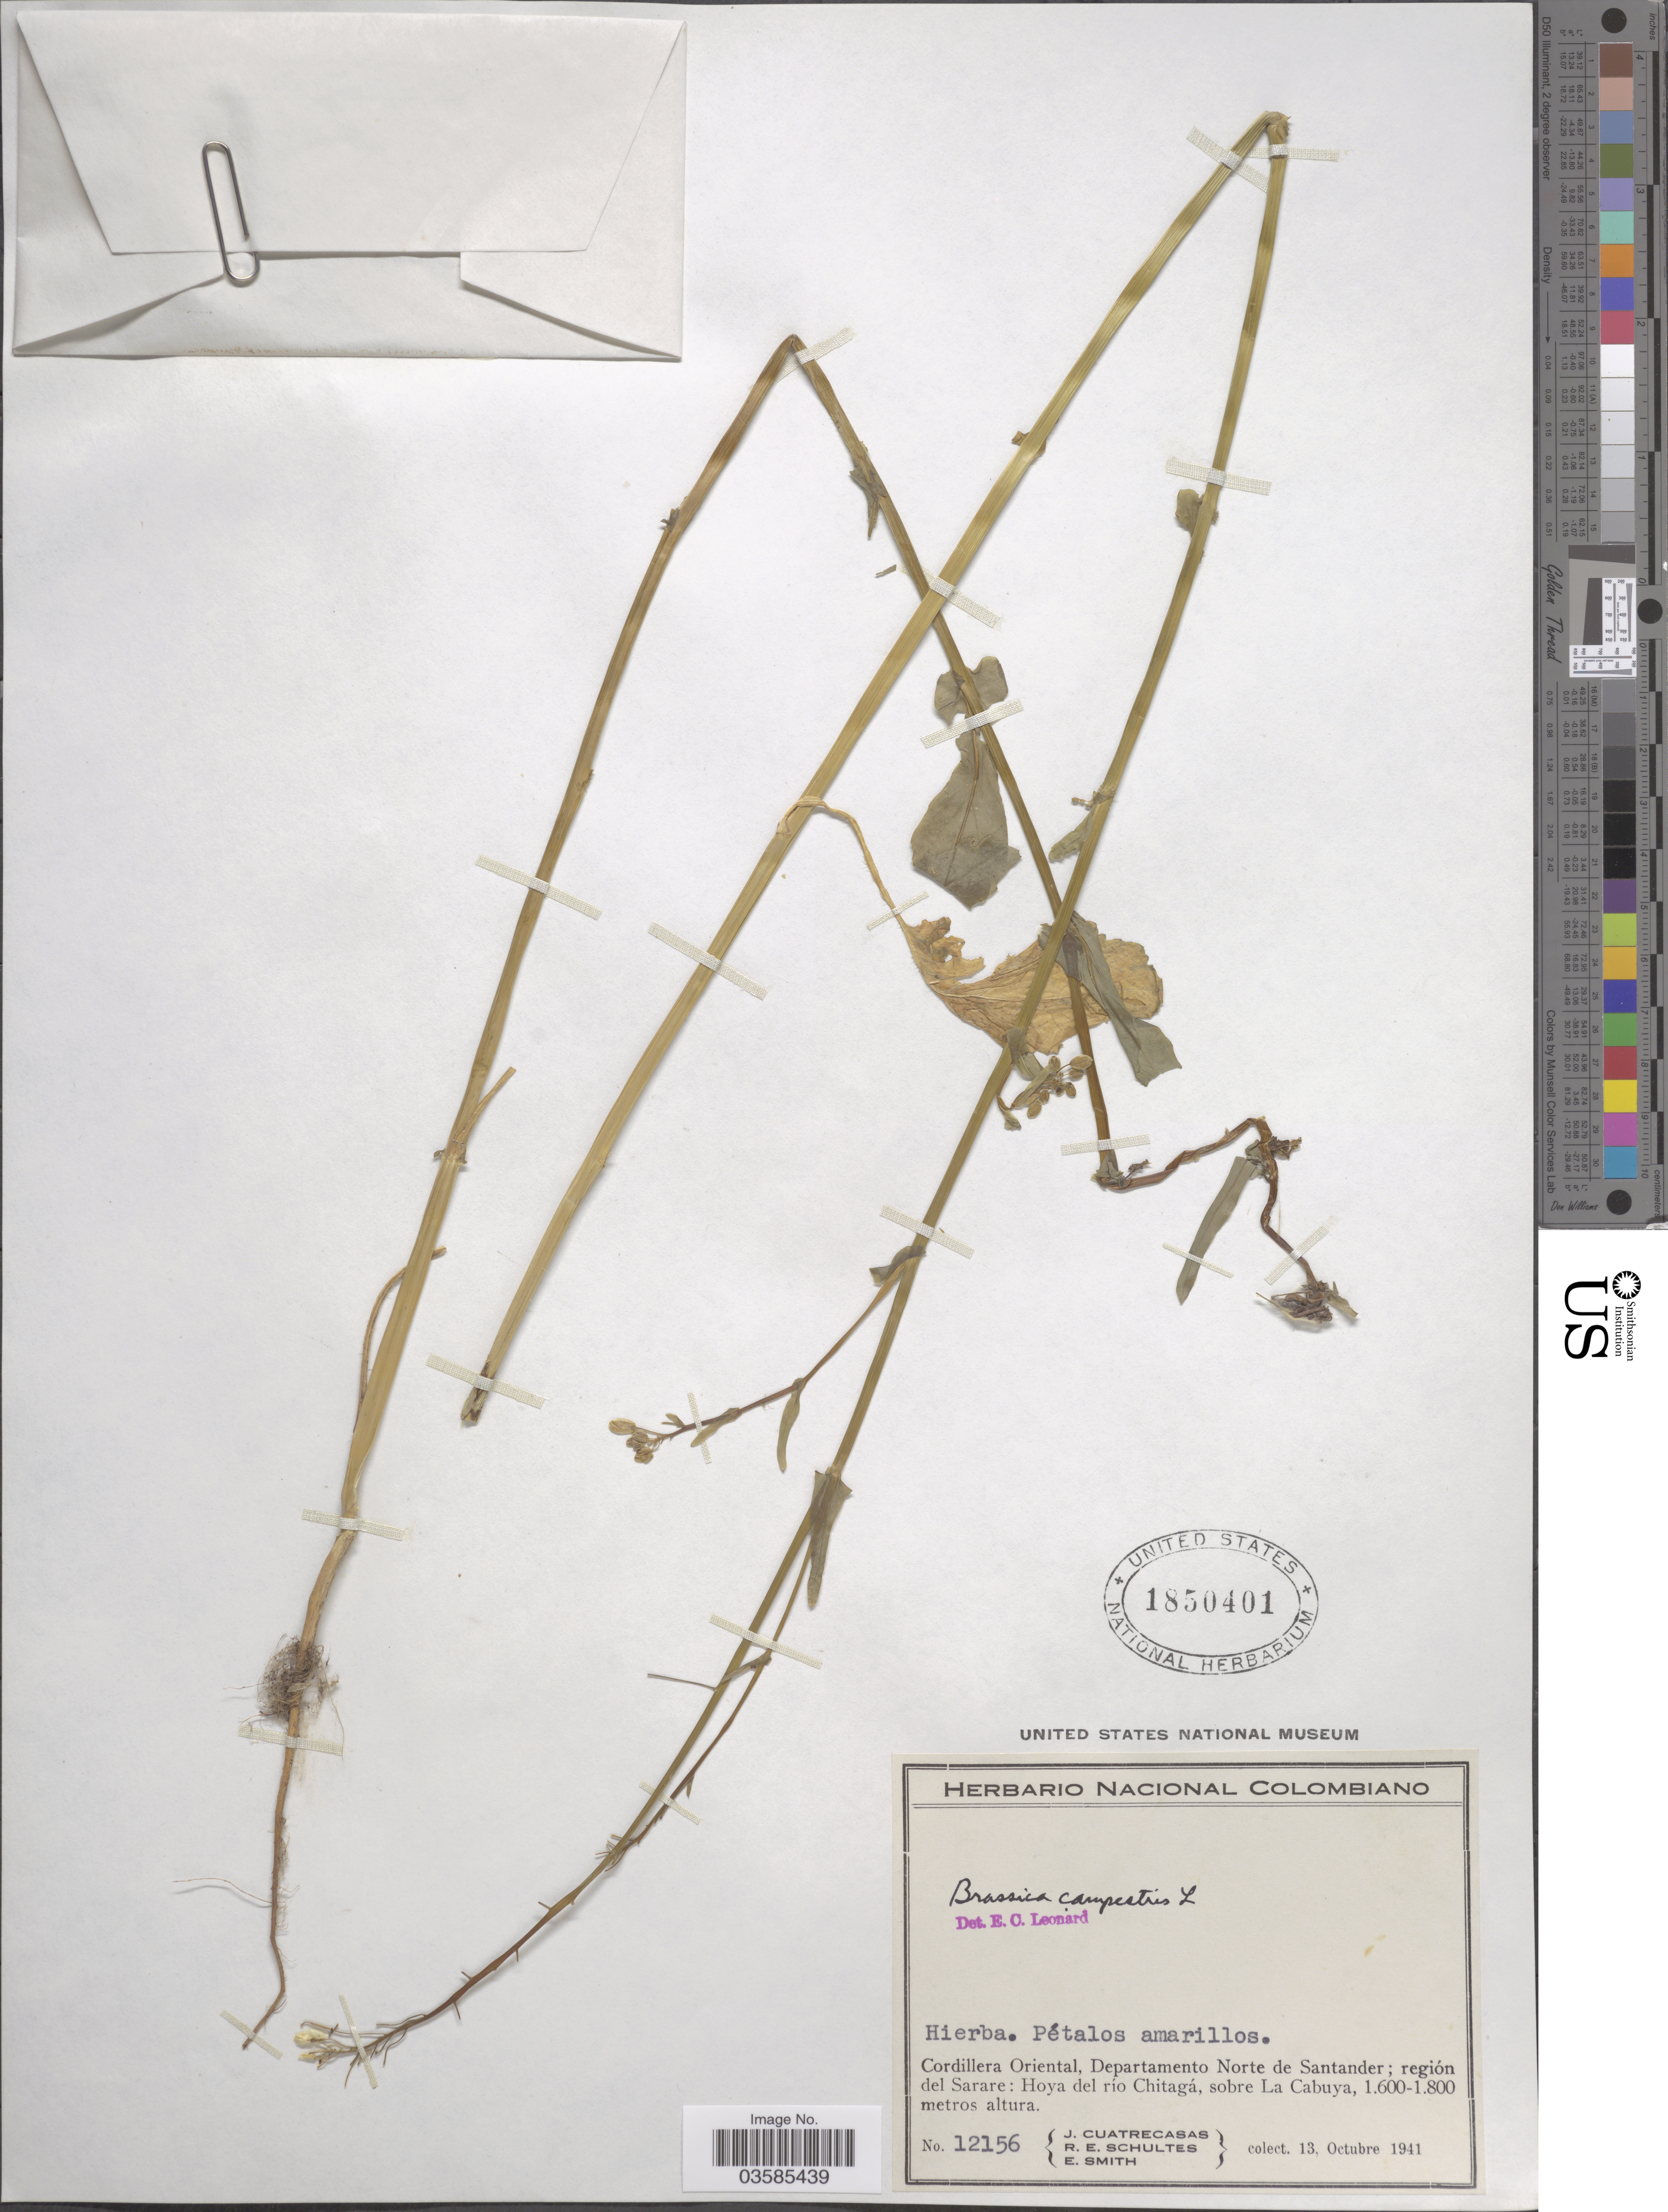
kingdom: Plantae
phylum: Tracheophyta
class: Magnoliopsida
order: Brassicales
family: Brassicaceae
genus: Brassica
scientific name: Brassica campestris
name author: L.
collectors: J. Cuatrecasas, R. E. Schultes & E. Smith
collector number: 12156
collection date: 1941-10-13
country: Colombia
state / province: Santander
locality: Cordillera Oriental, Departamento Norte de Santander; regíon del Sarare: Hoya del rio Chitagá, sobre La Cabuya.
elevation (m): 1600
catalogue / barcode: US 1850401